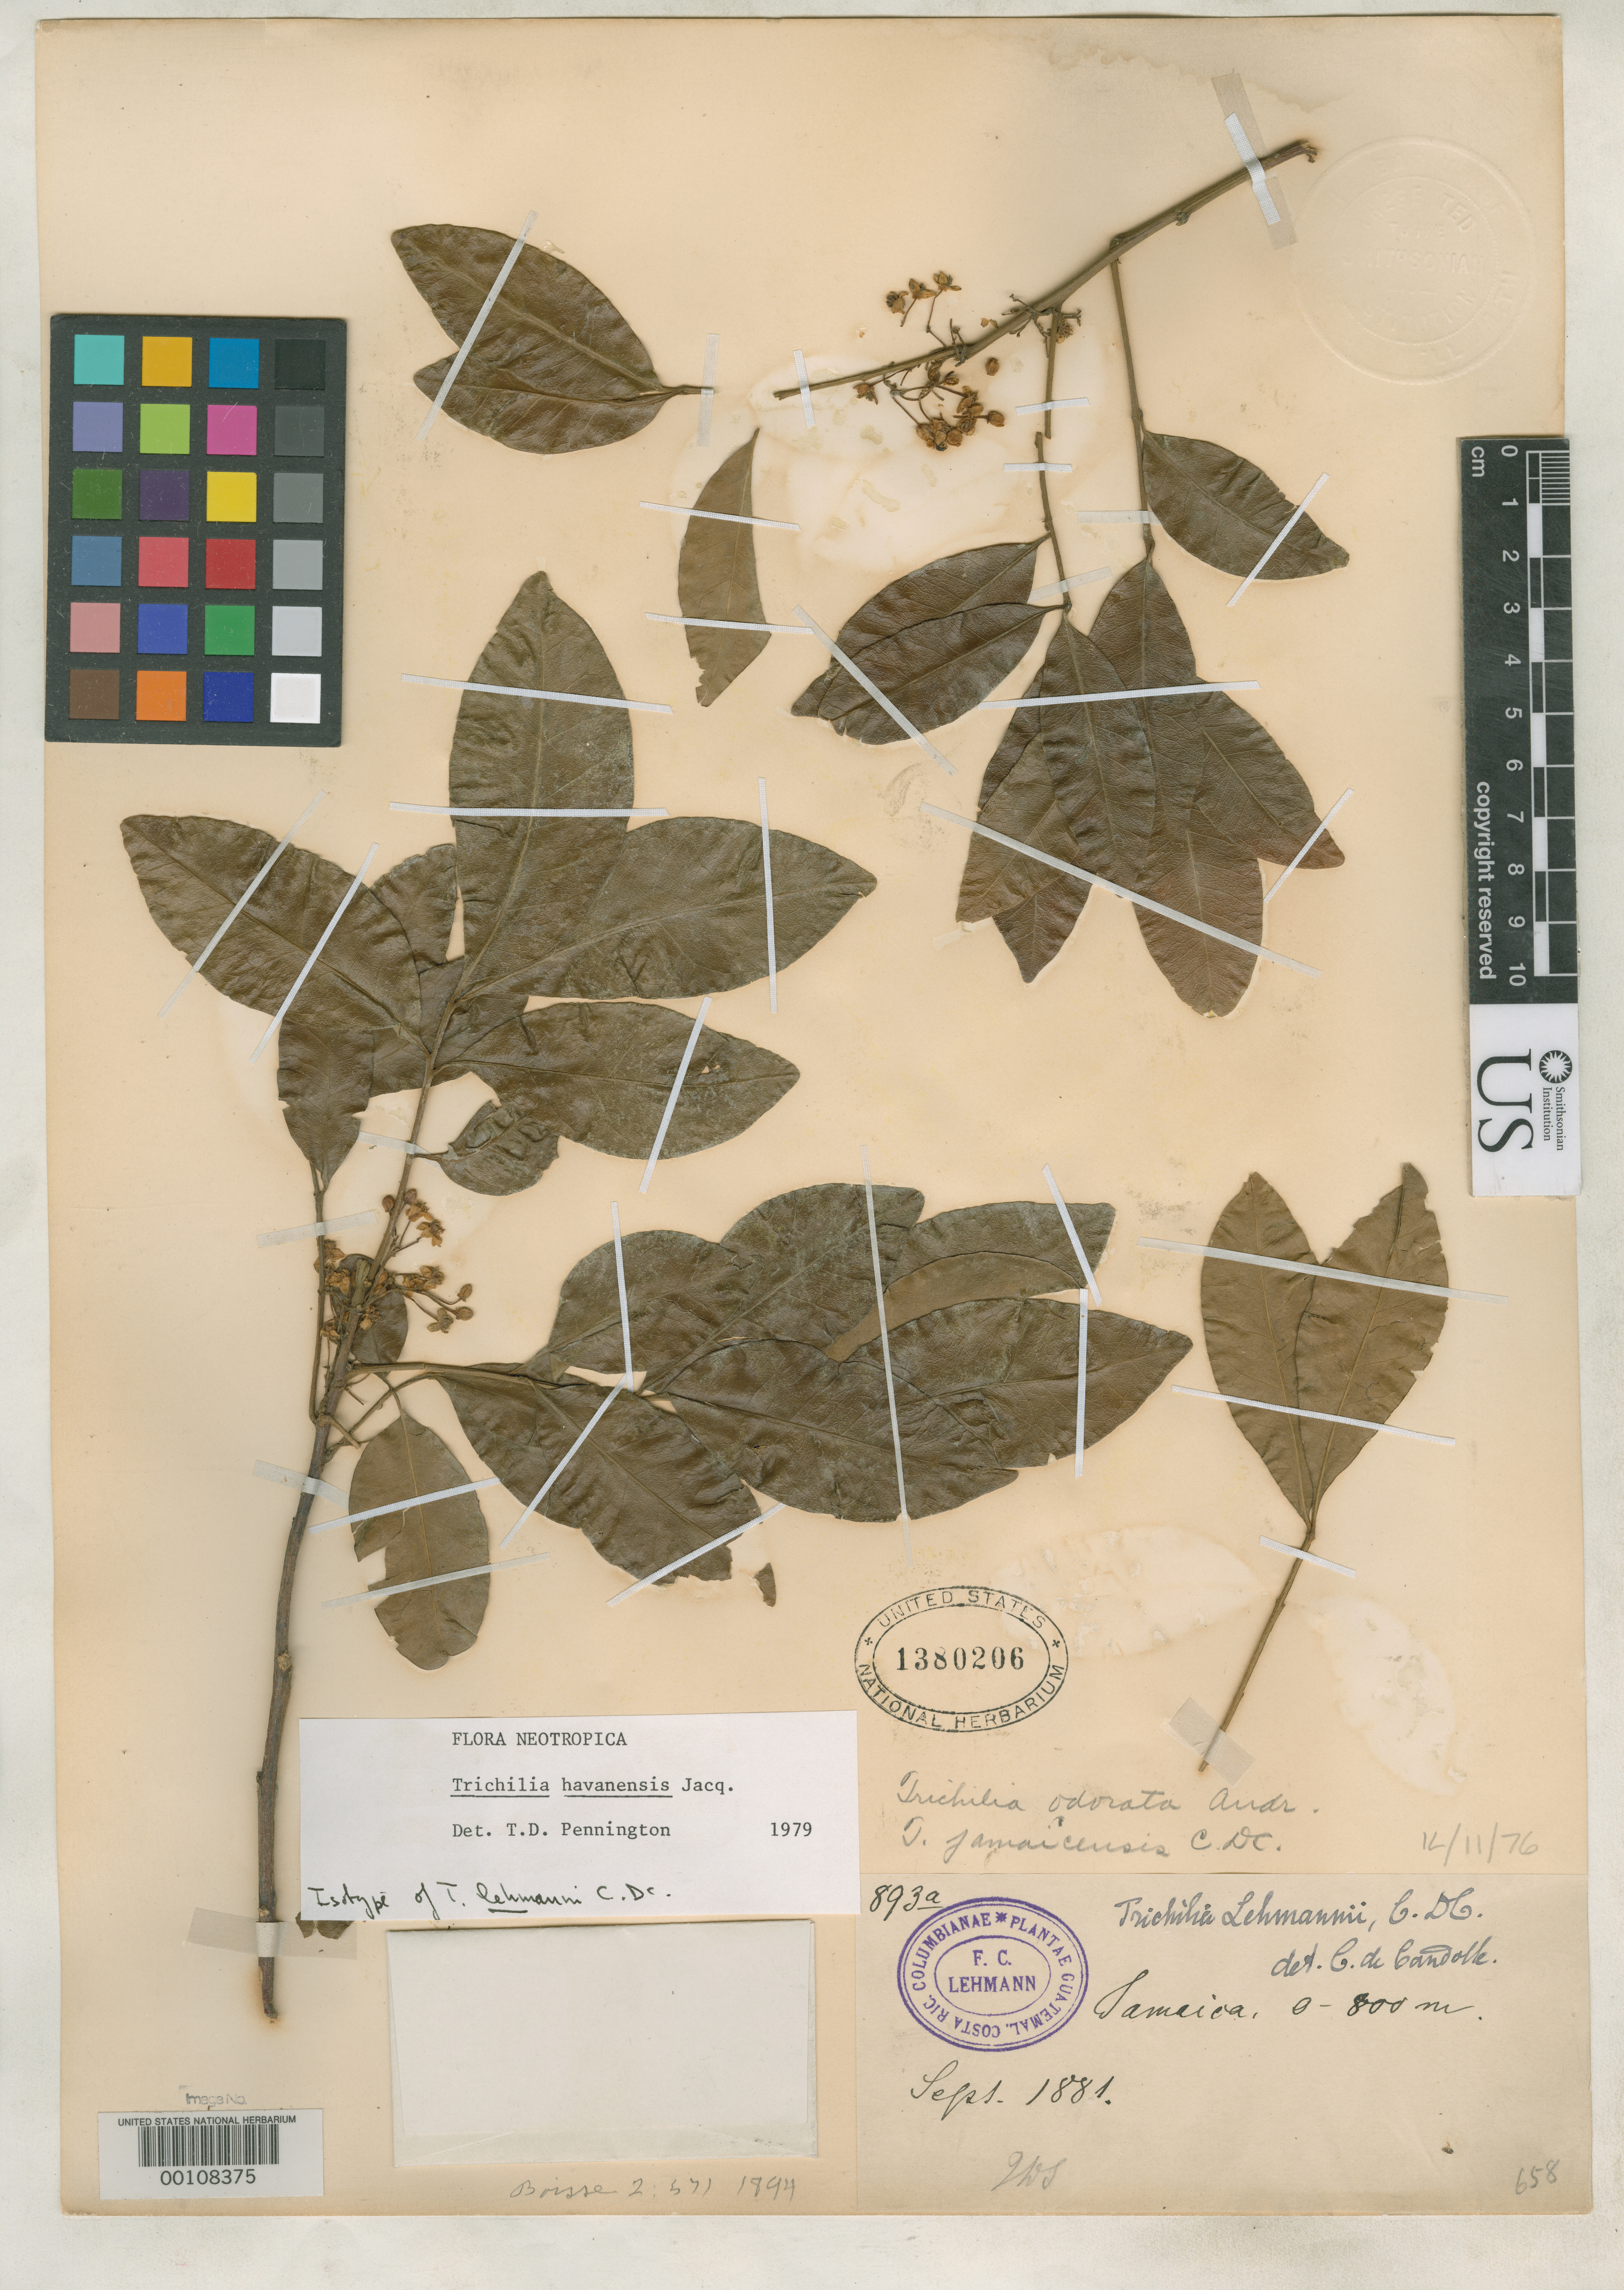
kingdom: Plantae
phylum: Tracheophyta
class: Magnoliopsida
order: Sapindales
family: Meliaceae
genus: Trichilia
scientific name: Trichilia lehmannii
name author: C. DC.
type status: Isotype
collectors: F. C. Lehmann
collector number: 893 A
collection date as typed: Sep 1881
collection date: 1881-09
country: Jamaica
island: Greater Antilles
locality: "Ab Costa".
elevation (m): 0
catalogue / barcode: US 1380206